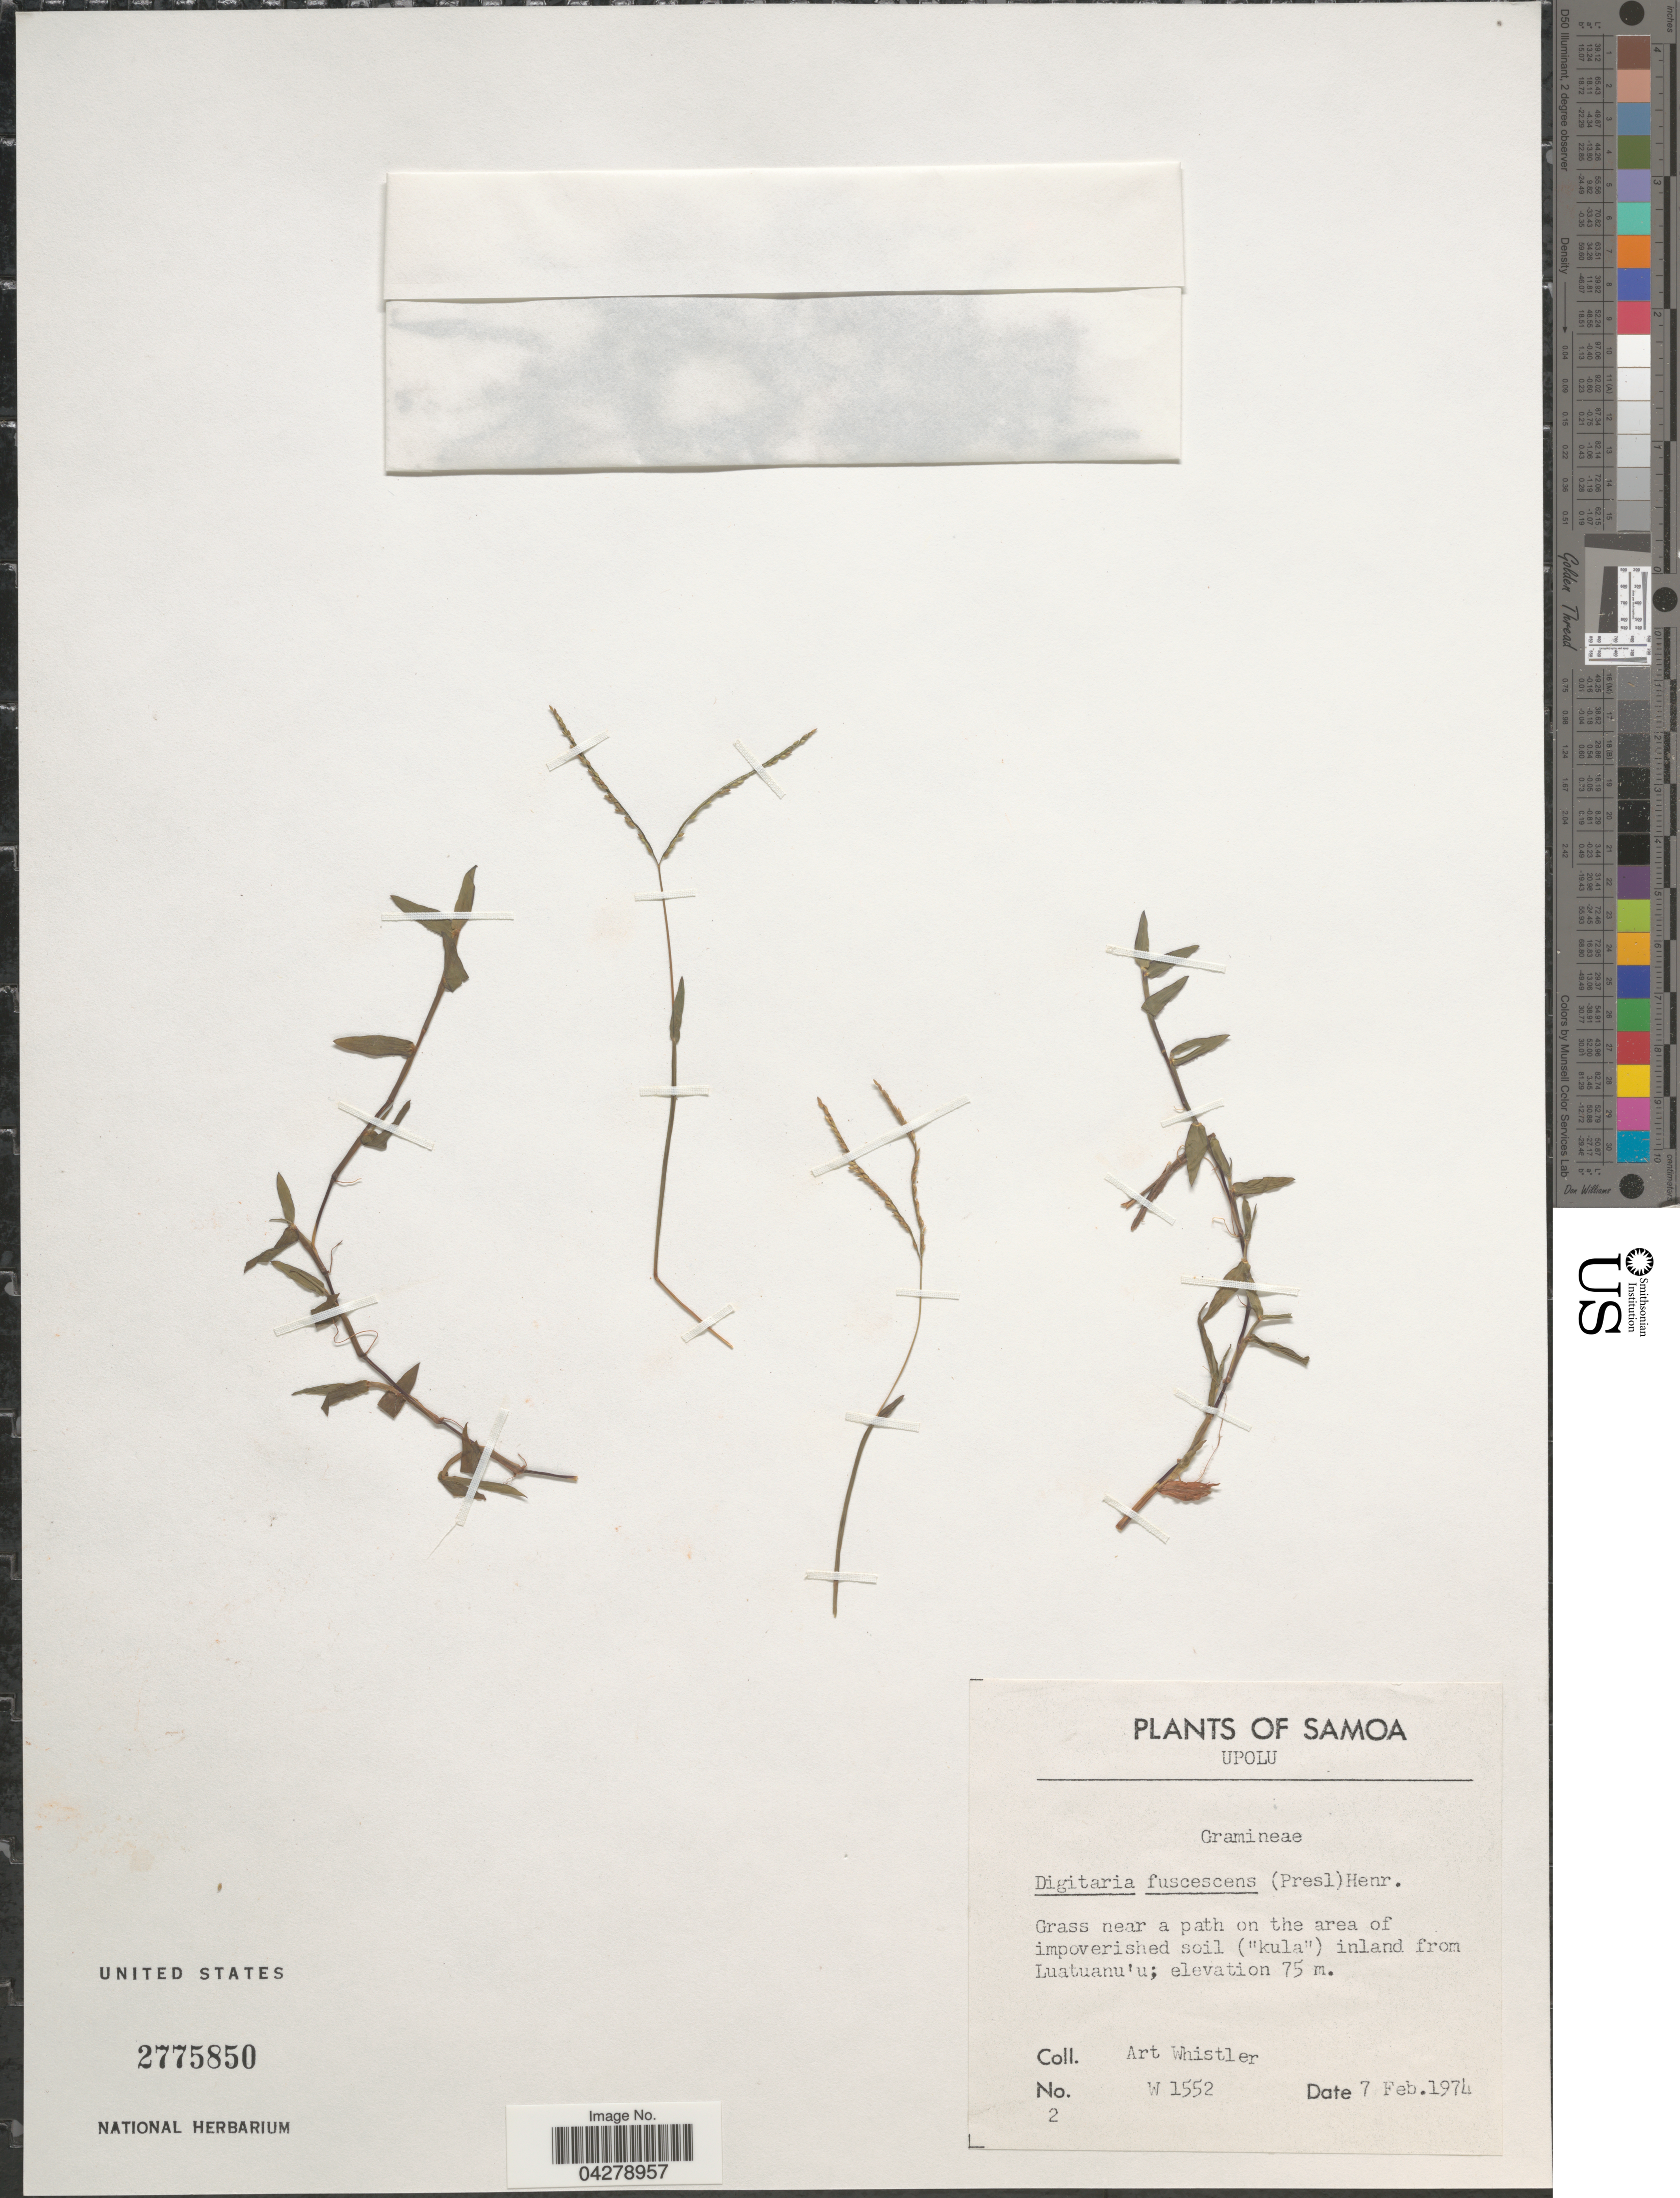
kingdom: Plantae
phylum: Tracheophyta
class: Liliopsida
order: Poales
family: Poaceae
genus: Digitaria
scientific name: Digitaria fuscescens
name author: (J. Presl) Henr.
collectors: A. Whistler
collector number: W1552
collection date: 1974-02-07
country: Samoa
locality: Samoa. Upolu. Grass near a path on the area of impoverished soil ("kula") inland from Luatuanu'u.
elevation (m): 75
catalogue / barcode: US 2775850